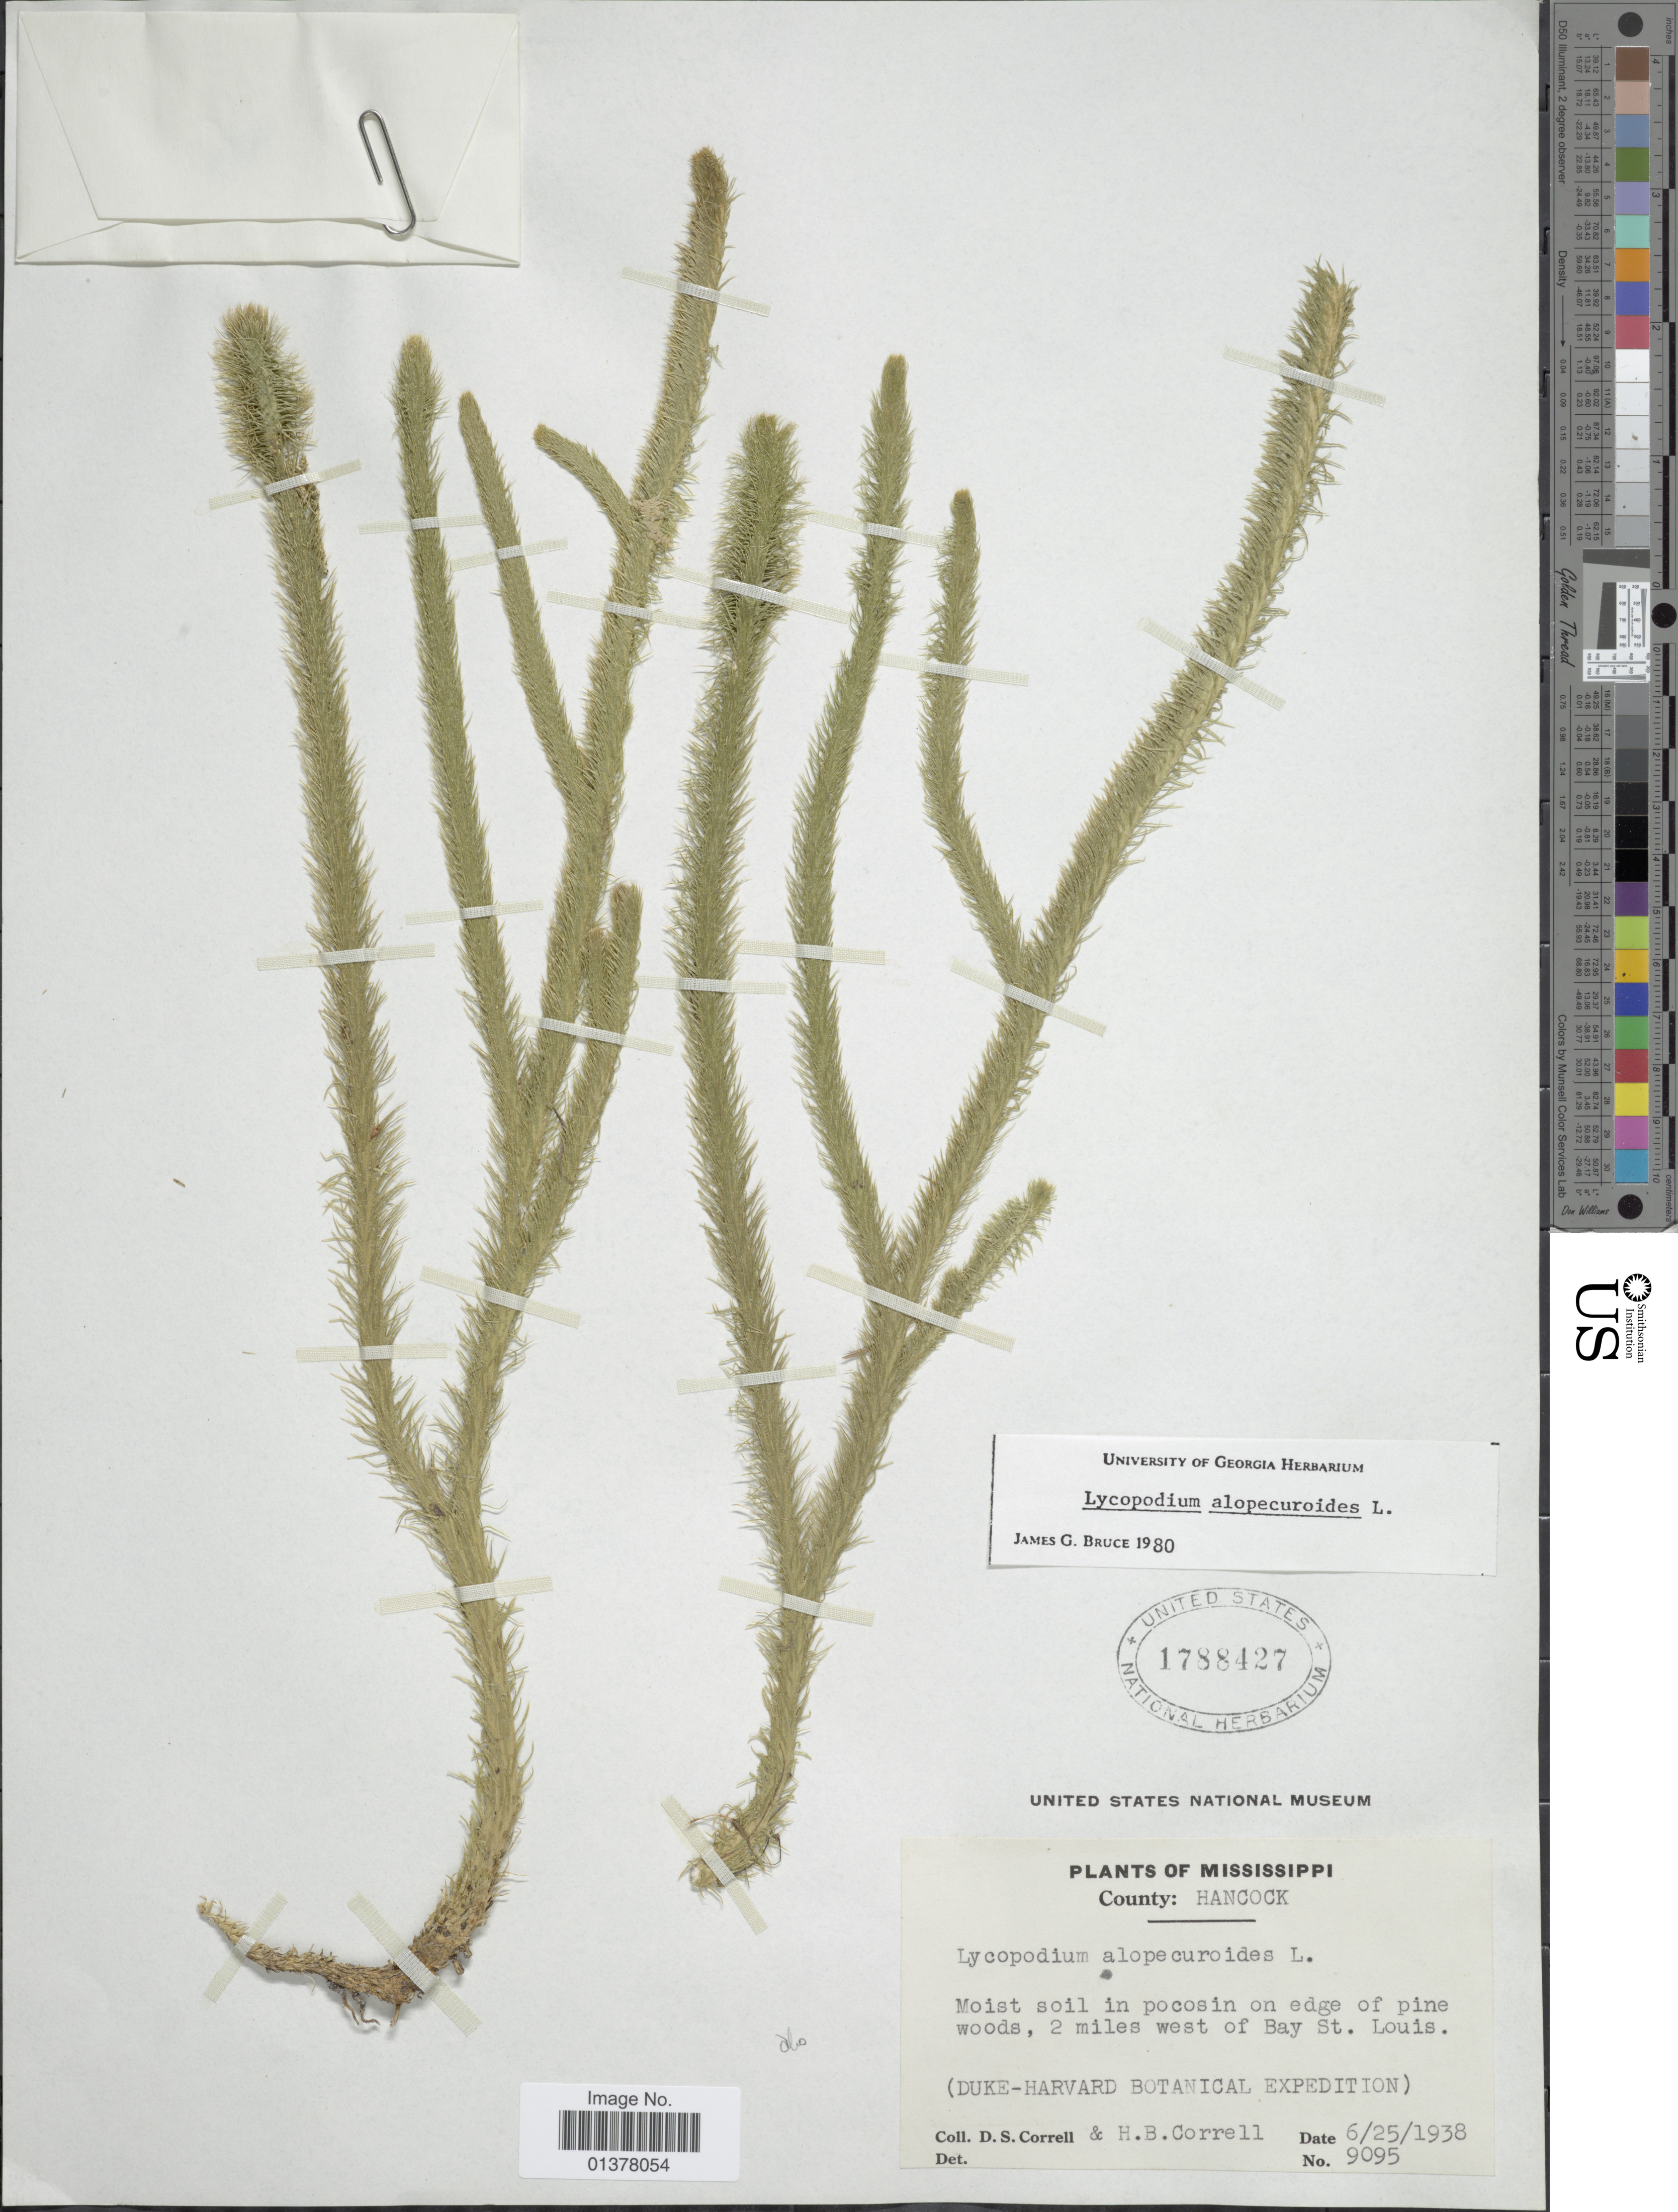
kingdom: Plantae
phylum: Tracheophyta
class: Lycopodiopsida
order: Lycopodiales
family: Lycopodiaceae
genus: Lycopodiella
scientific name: Lycopodiella alopecuroides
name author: (L.) Cranfill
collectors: D. S. Correll & H. Correll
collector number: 9095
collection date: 1938-06-25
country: United States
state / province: Mississippi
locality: County: Hancock, moist soil in pocosin on edge of pine woods, 2miles west of Bay St. Louis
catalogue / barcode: US 1788427